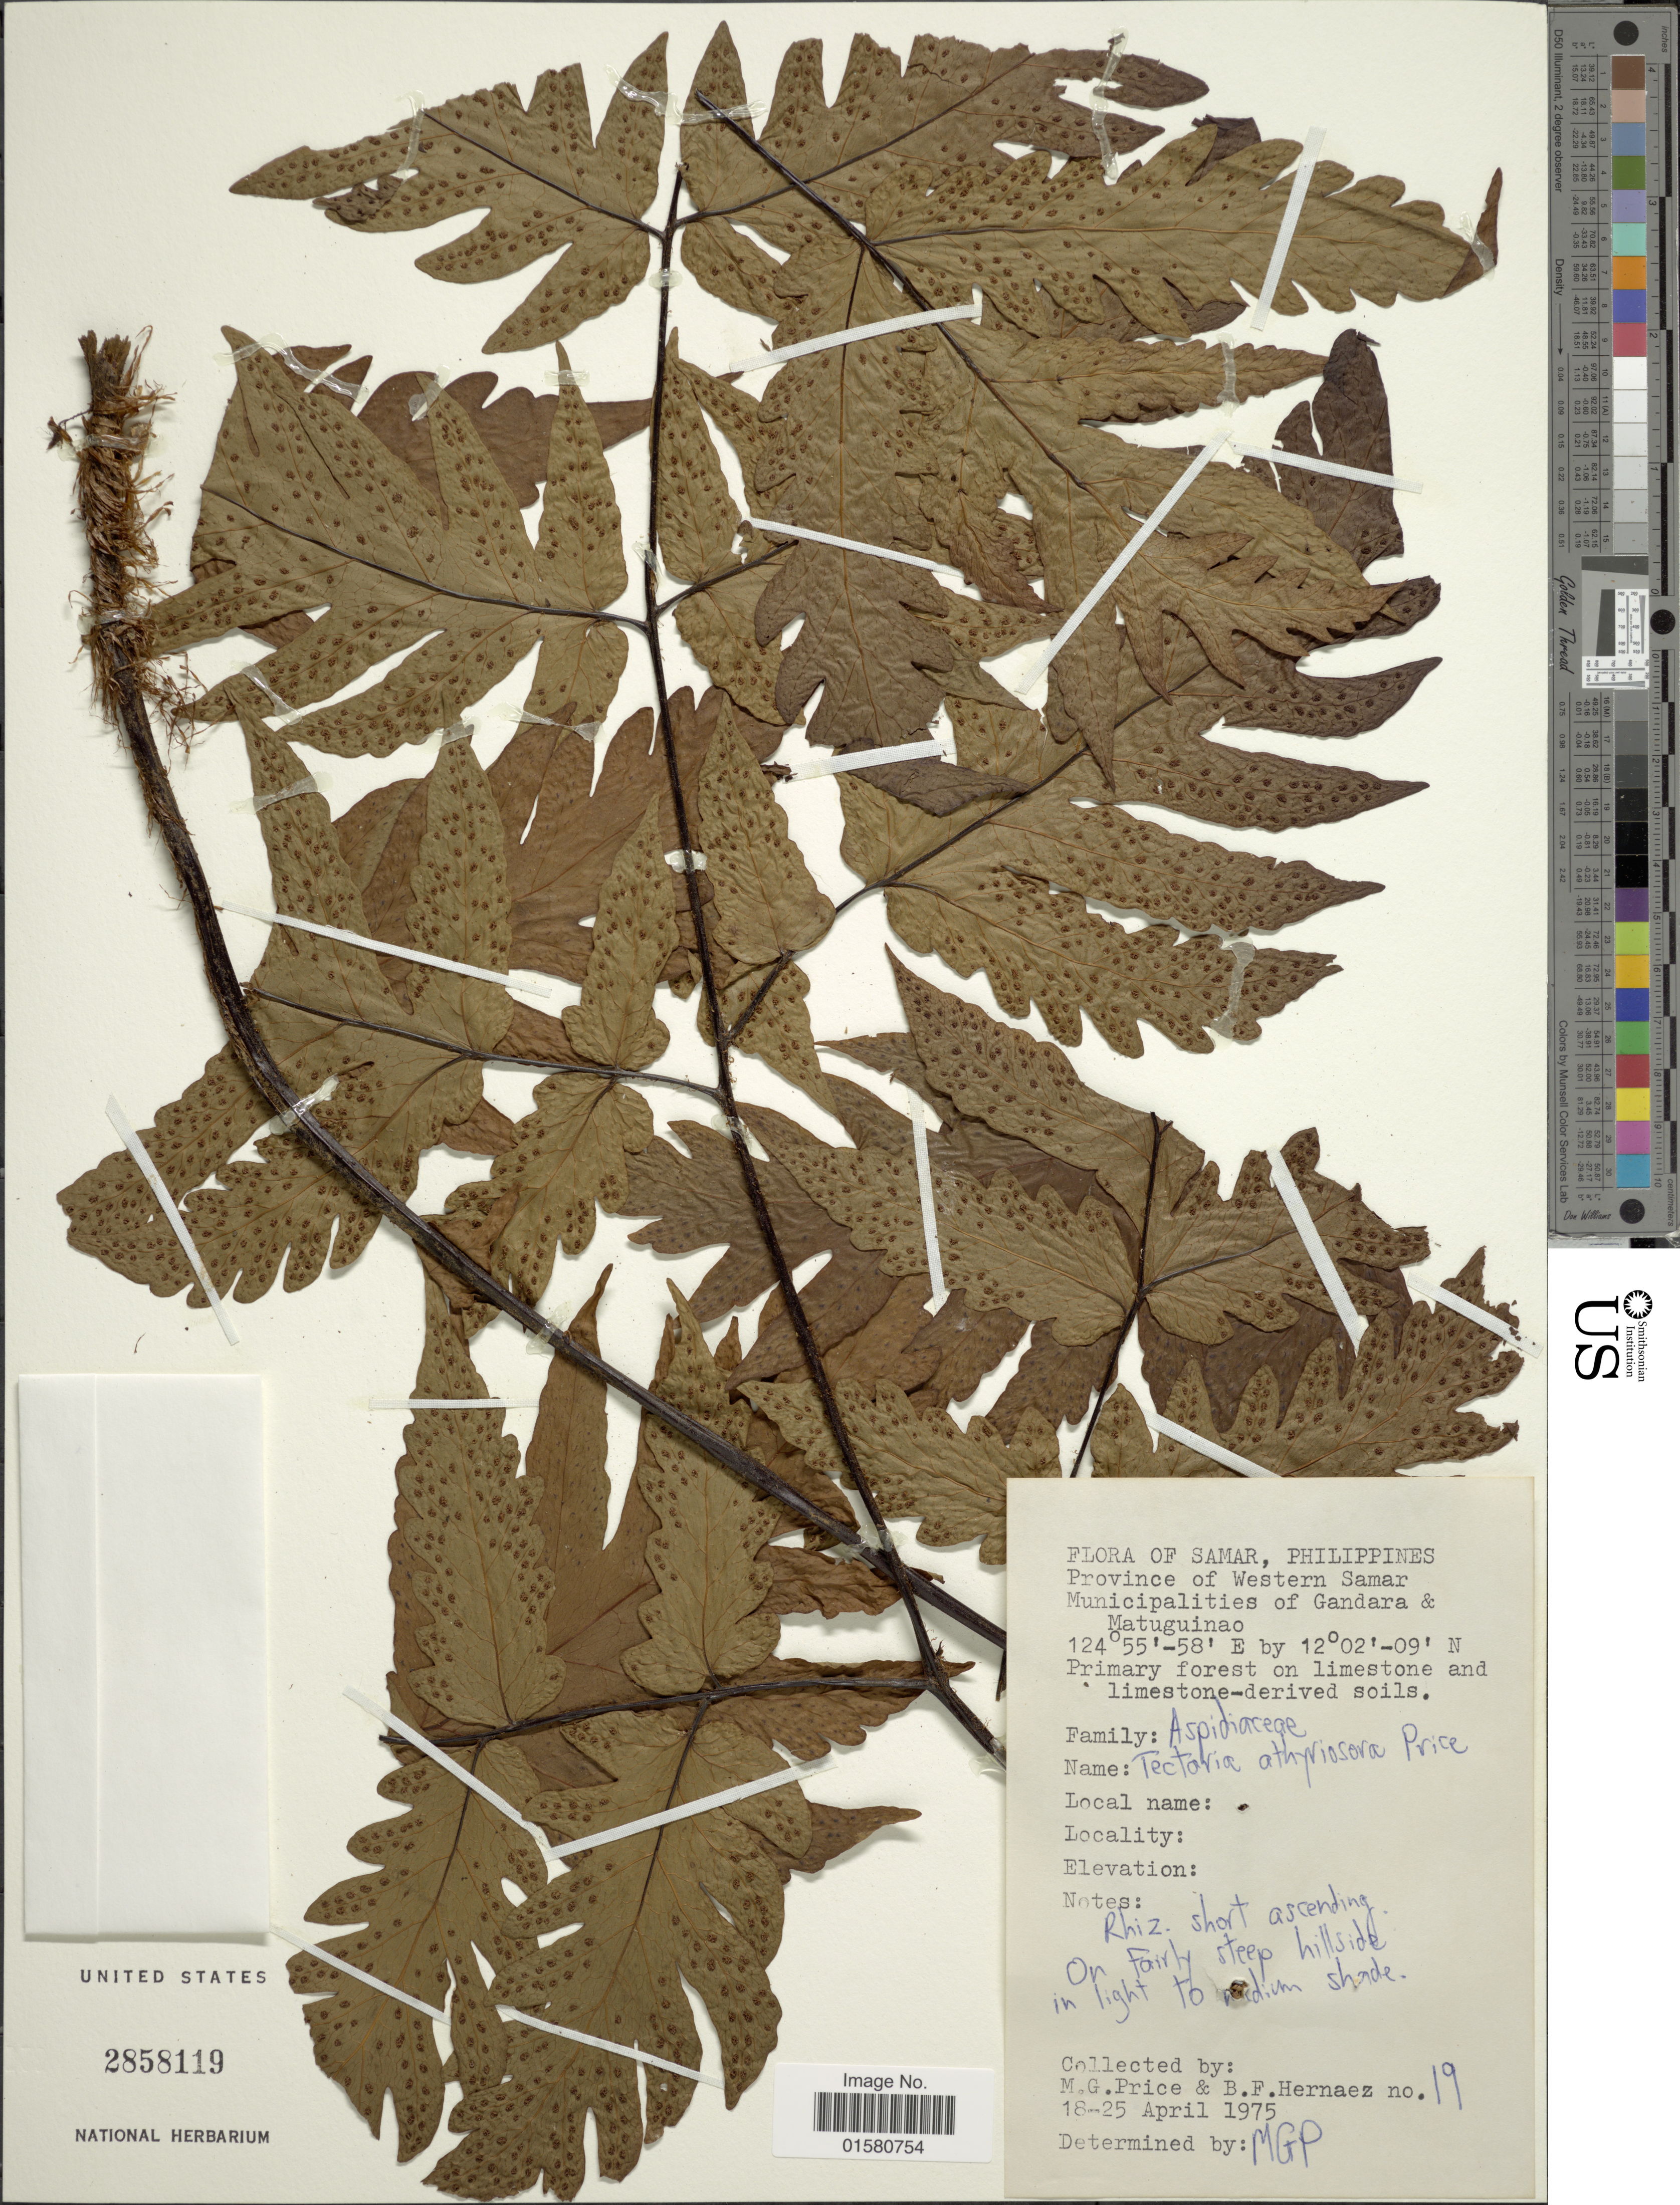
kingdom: Plantae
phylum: Tracheophyta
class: Polypodiopsida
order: Polypodiales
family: Tectariaceae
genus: Tectaria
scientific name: Tectaria athyriosora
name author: M.G. Price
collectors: M. G. Price & B. Hernaez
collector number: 19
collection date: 1975-04-18/1975-04-25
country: Philippines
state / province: Eastern Visayas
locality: Samar, Province of Western Samar Municipalities of Gandara & Matuguino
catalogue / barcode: US 2858119